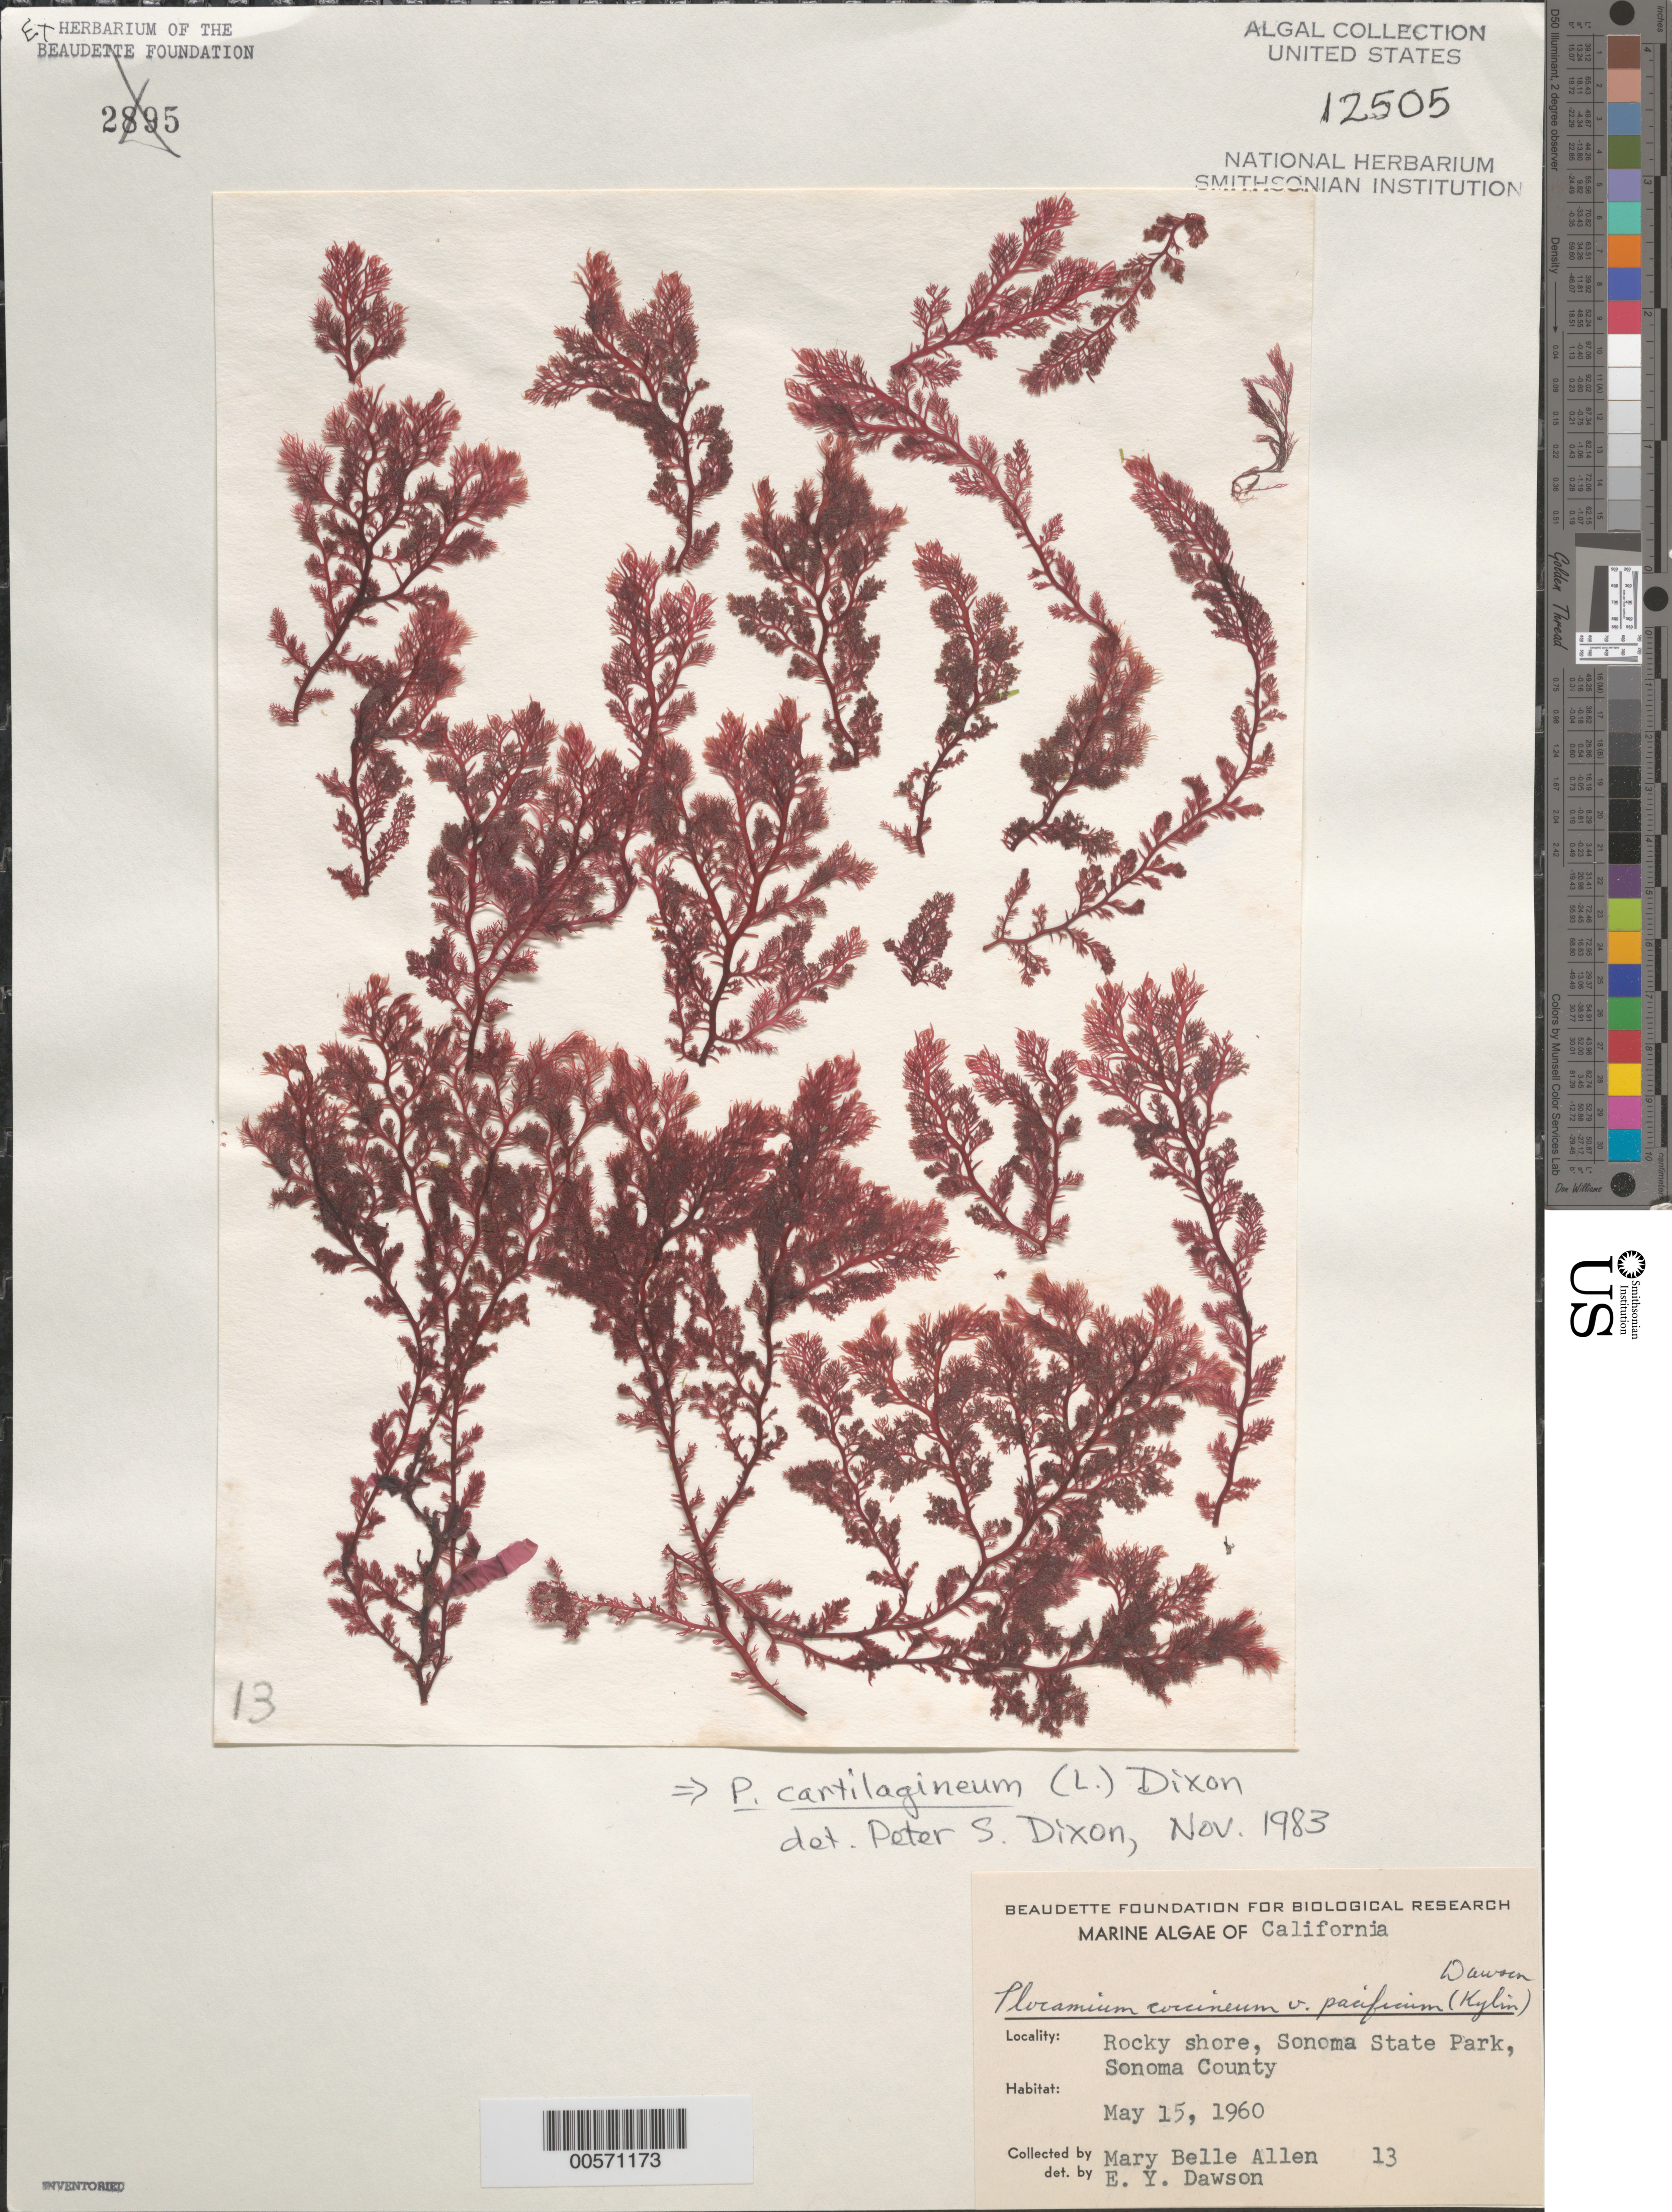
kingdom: Plantae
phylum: Rhodophyta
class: Florideophyceae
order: Plocamiales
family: Plocamiaceae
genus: Plocamium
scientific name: Plocamium cartilagineum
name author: (L.) P.S. Dixon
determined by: Dixon, P. S.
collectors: M. B. Allen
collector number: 13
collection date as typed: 15 May 1960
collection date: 1960-05-15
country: United States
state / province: California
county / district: Sonoma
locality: Sonoma State Park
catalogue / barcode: US 12505